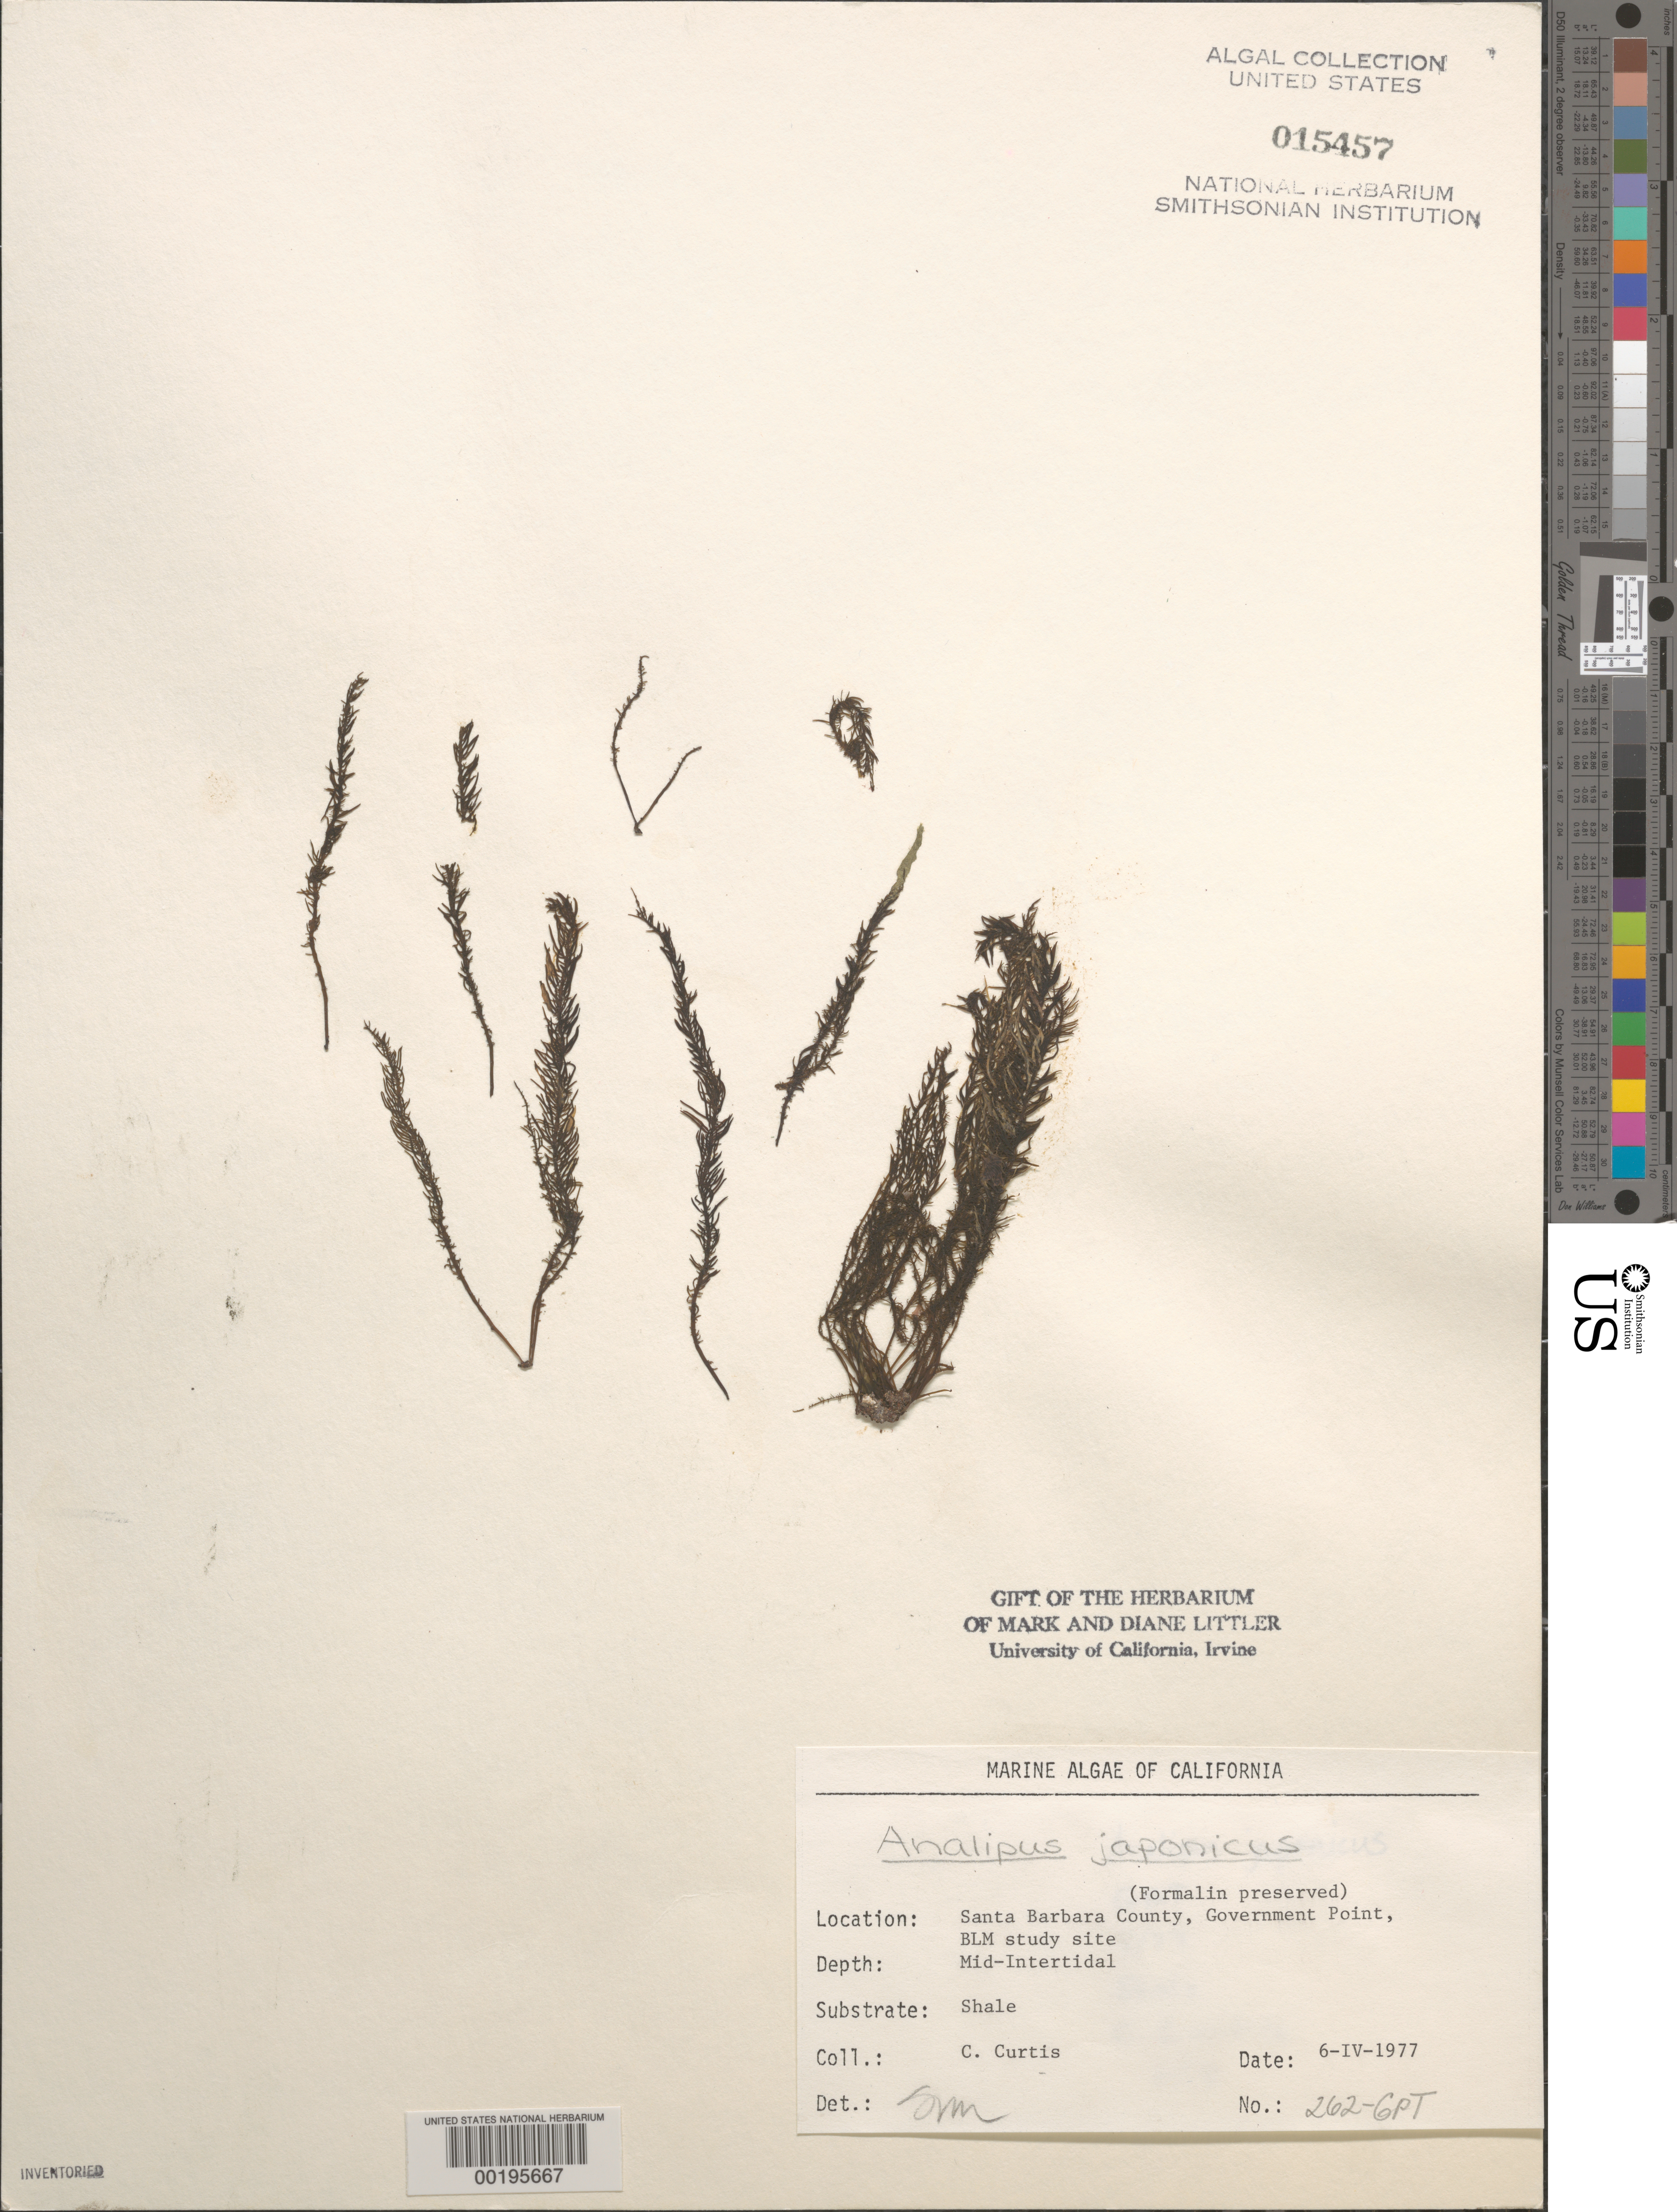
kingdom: Chromista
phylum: Ochrophyta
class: Phaeophyceae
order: Ectocarpales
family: Chordariaceae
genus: Analipus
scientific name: Analipus japonicus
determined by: Murray, S. N.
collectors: C. Curtis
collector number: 262-gpt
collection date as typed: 06 Apr 1977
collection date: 1977-04-06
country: United States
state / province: California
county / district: Santa Barbara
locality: Government Point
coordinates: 34 26'31"N, 120 24'06"W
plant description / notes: BLM-SOCALBIGHT Rocky Intertidal Survey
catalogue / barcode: US 15457